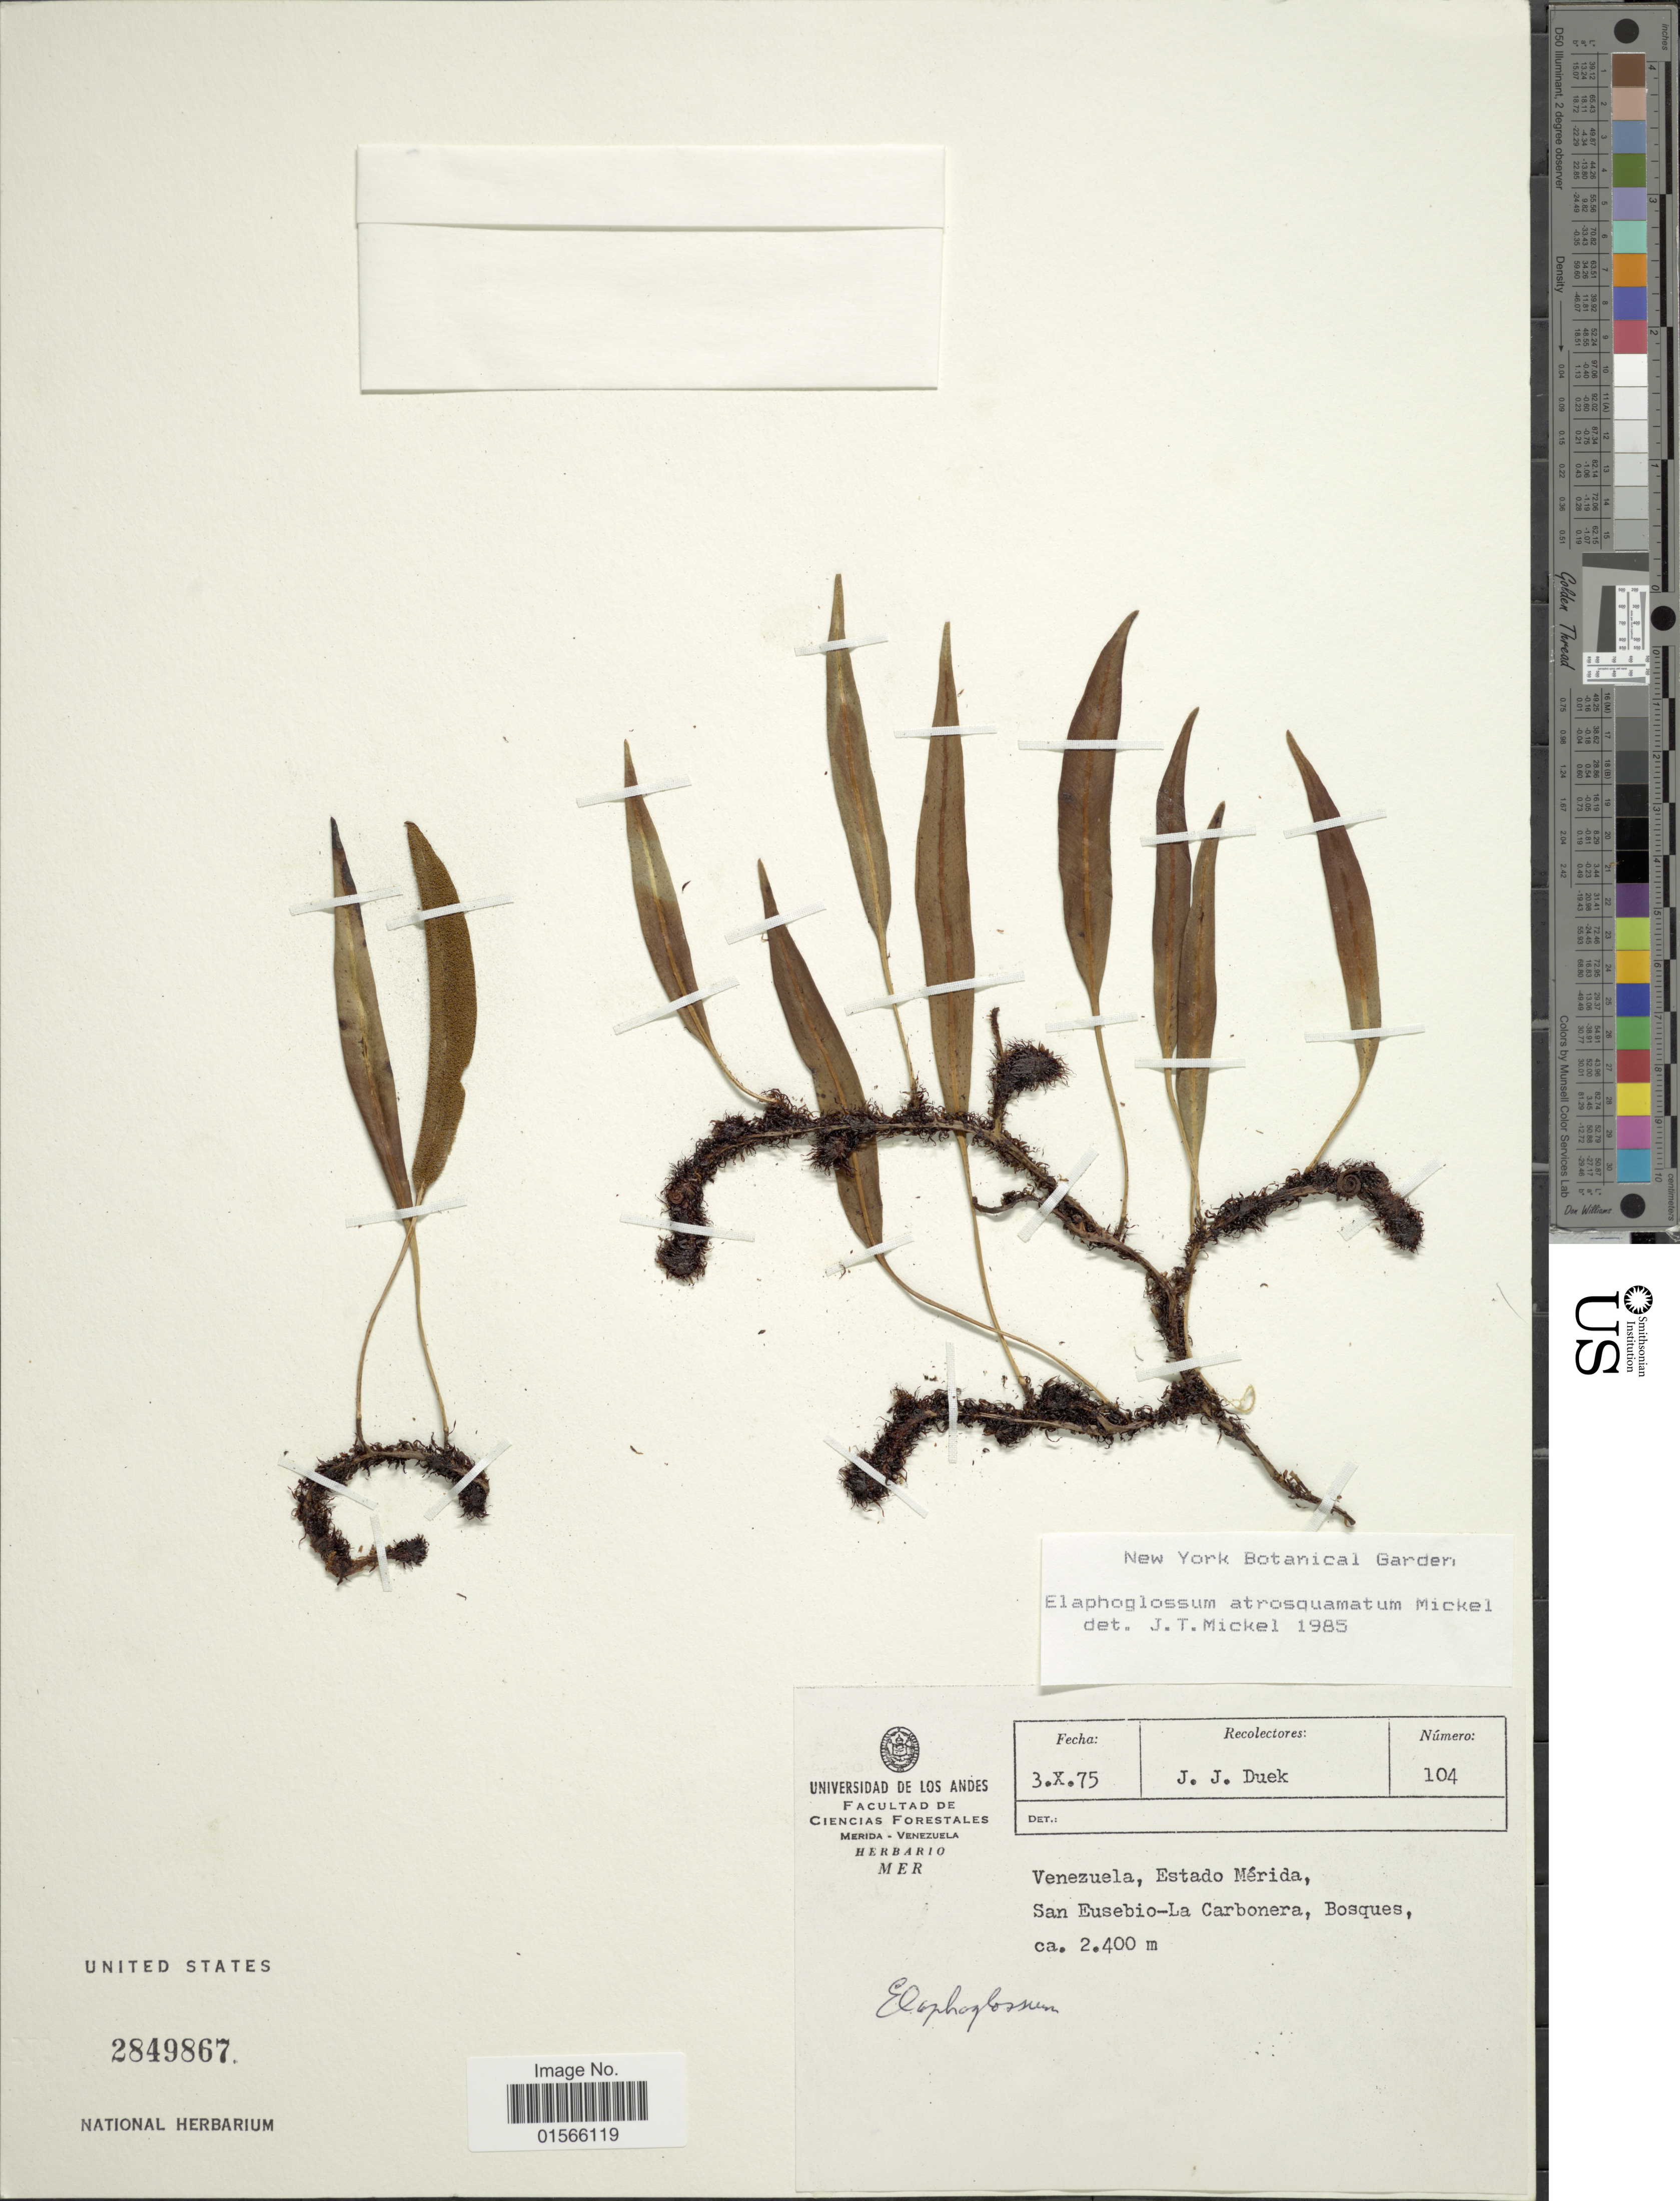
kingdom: Plantae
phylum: Tracheophyta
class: Polypodiopsida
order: Polypodiales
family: Dryopteridaceae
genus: Elaphoglossum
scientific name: Elaphoglossum atrosquamatum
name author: Mickel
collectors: J. Duek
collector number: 104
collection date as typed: Transcribed d/m/y: 3/10/75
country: Venezuela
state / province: Mérida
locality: San Eusebio-La Carbonera, Bosques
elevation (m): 2400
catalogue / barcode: US 2849867